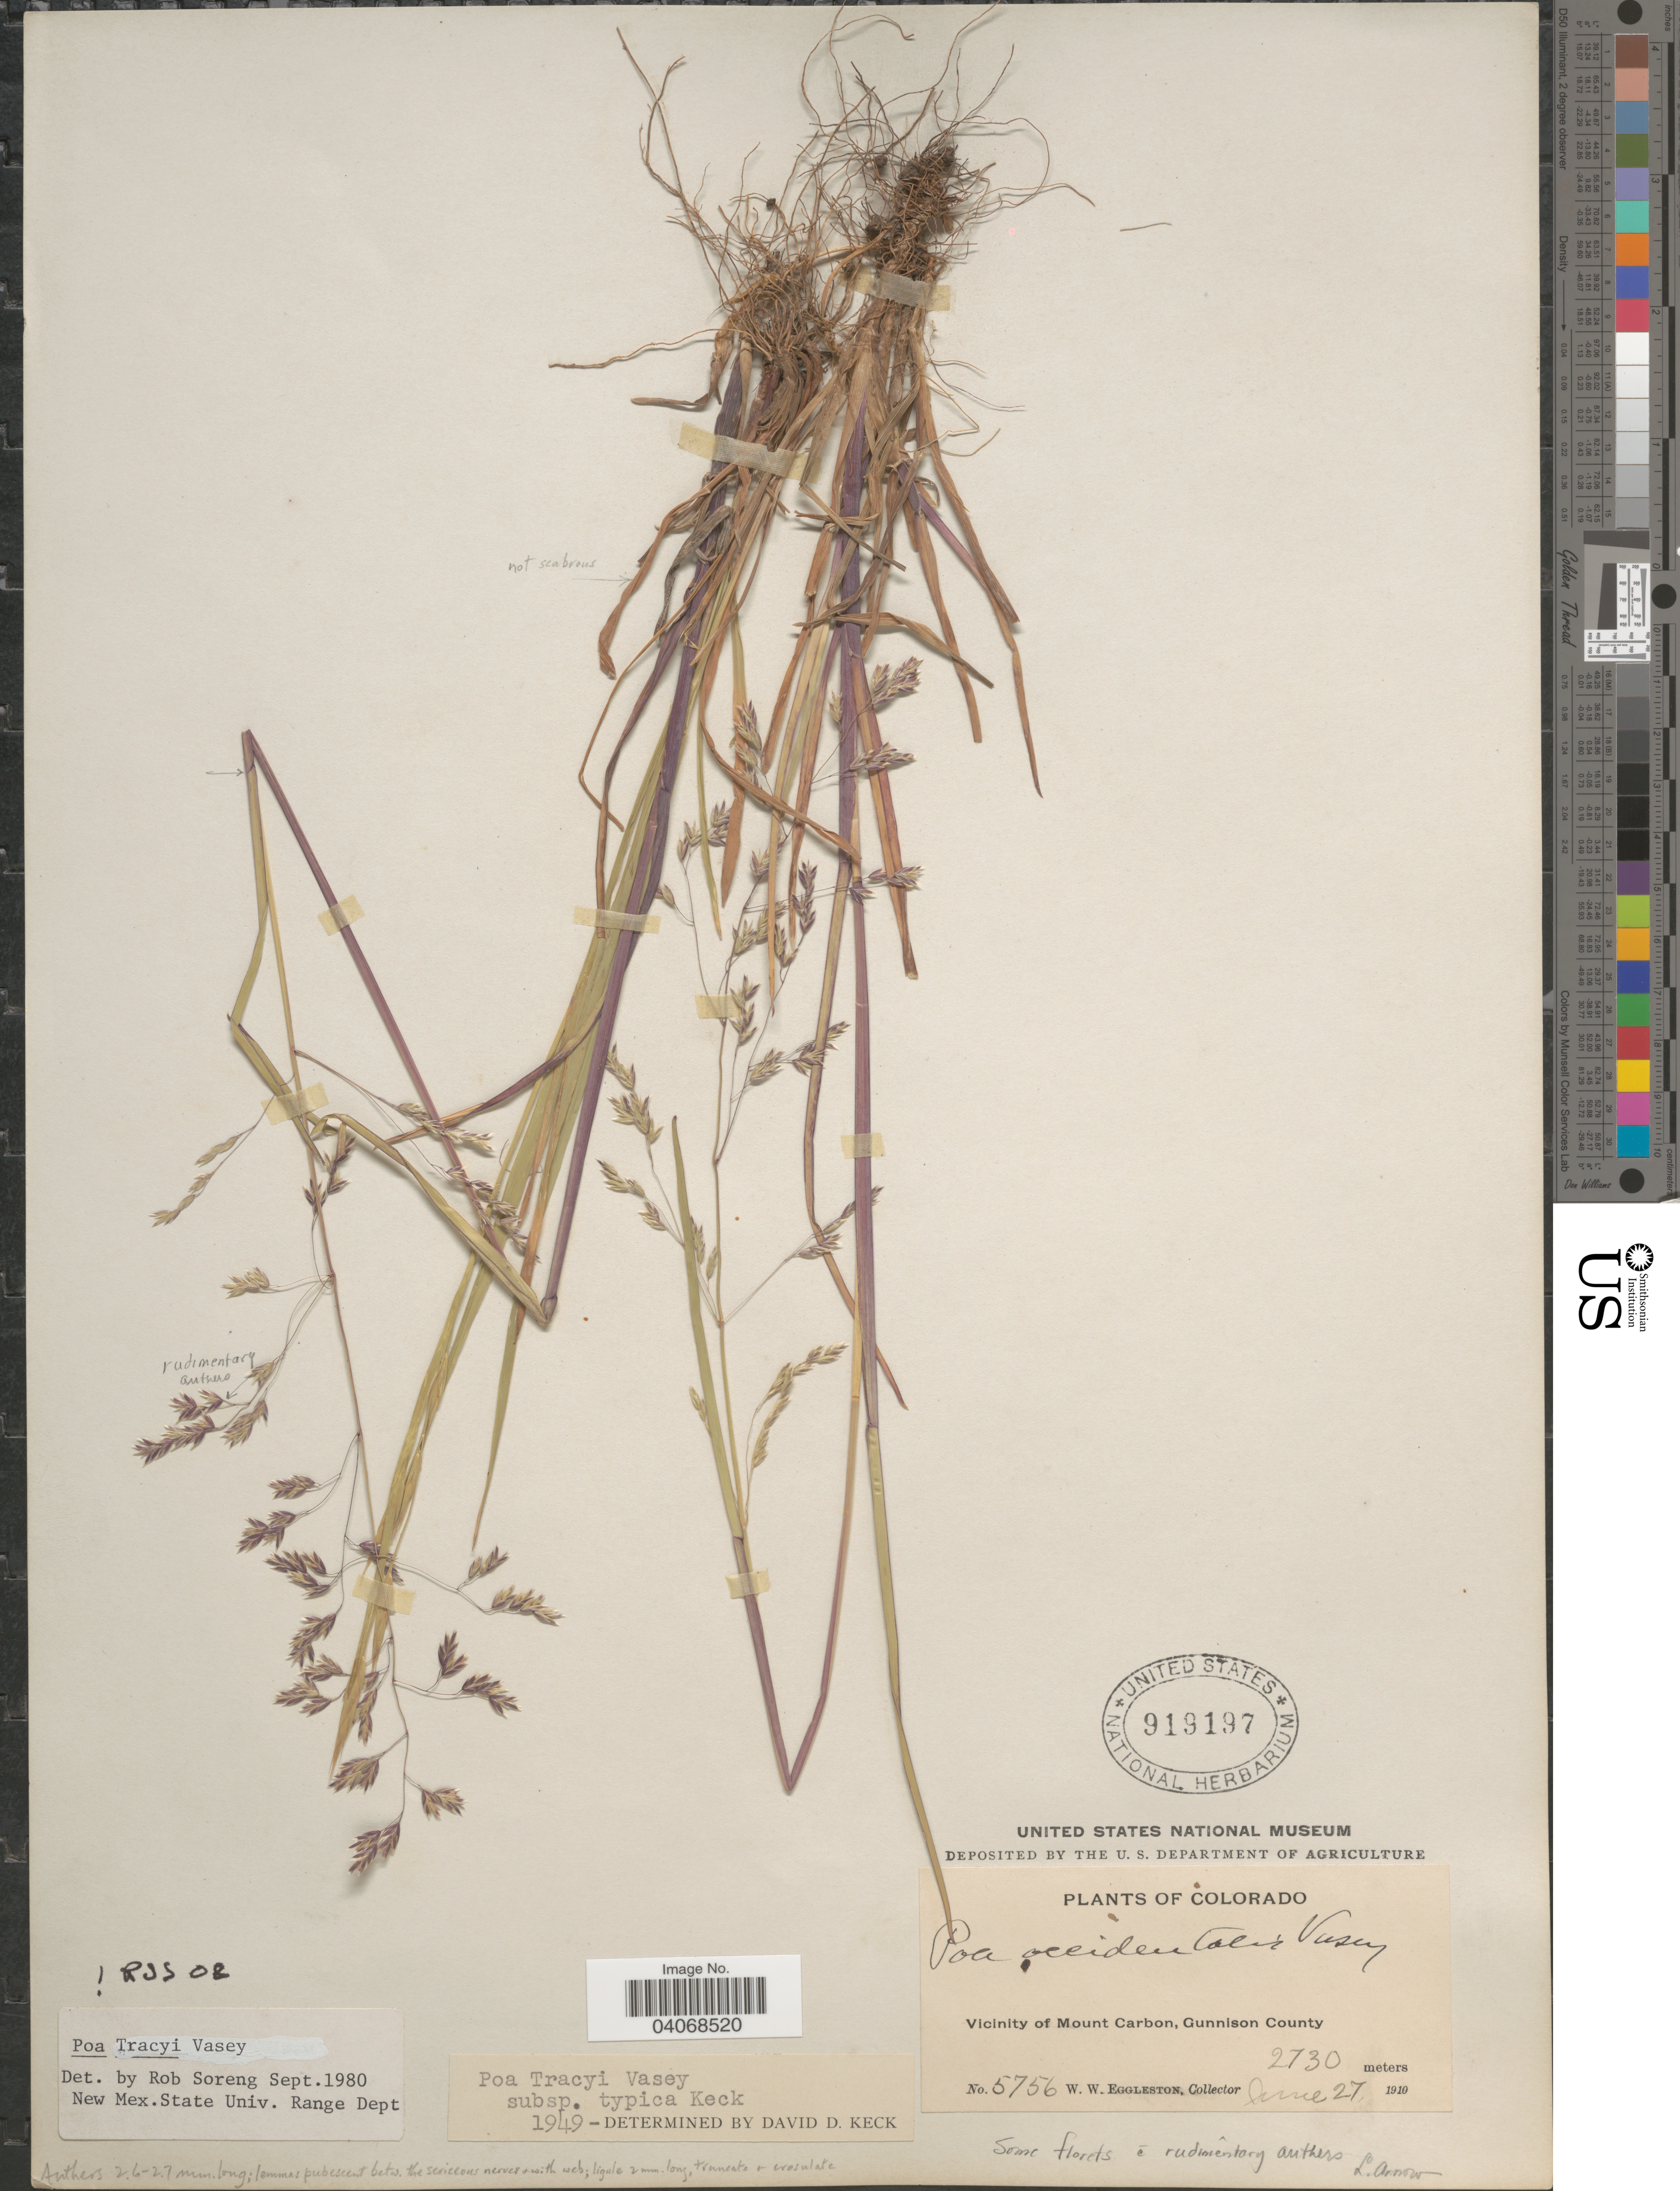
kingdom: Plantae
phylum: Tracheophyta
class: Liliopsida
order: Poales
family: Poaceae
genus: Poa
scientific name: Poa tracyi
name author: Vasey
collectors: W. W. Eggleston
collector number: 5756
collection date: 1910-06-27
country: United States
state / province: Colorado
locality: Vicinity of Mount Carbon, Gunnison County.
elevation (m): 2730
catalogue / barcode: US 919197